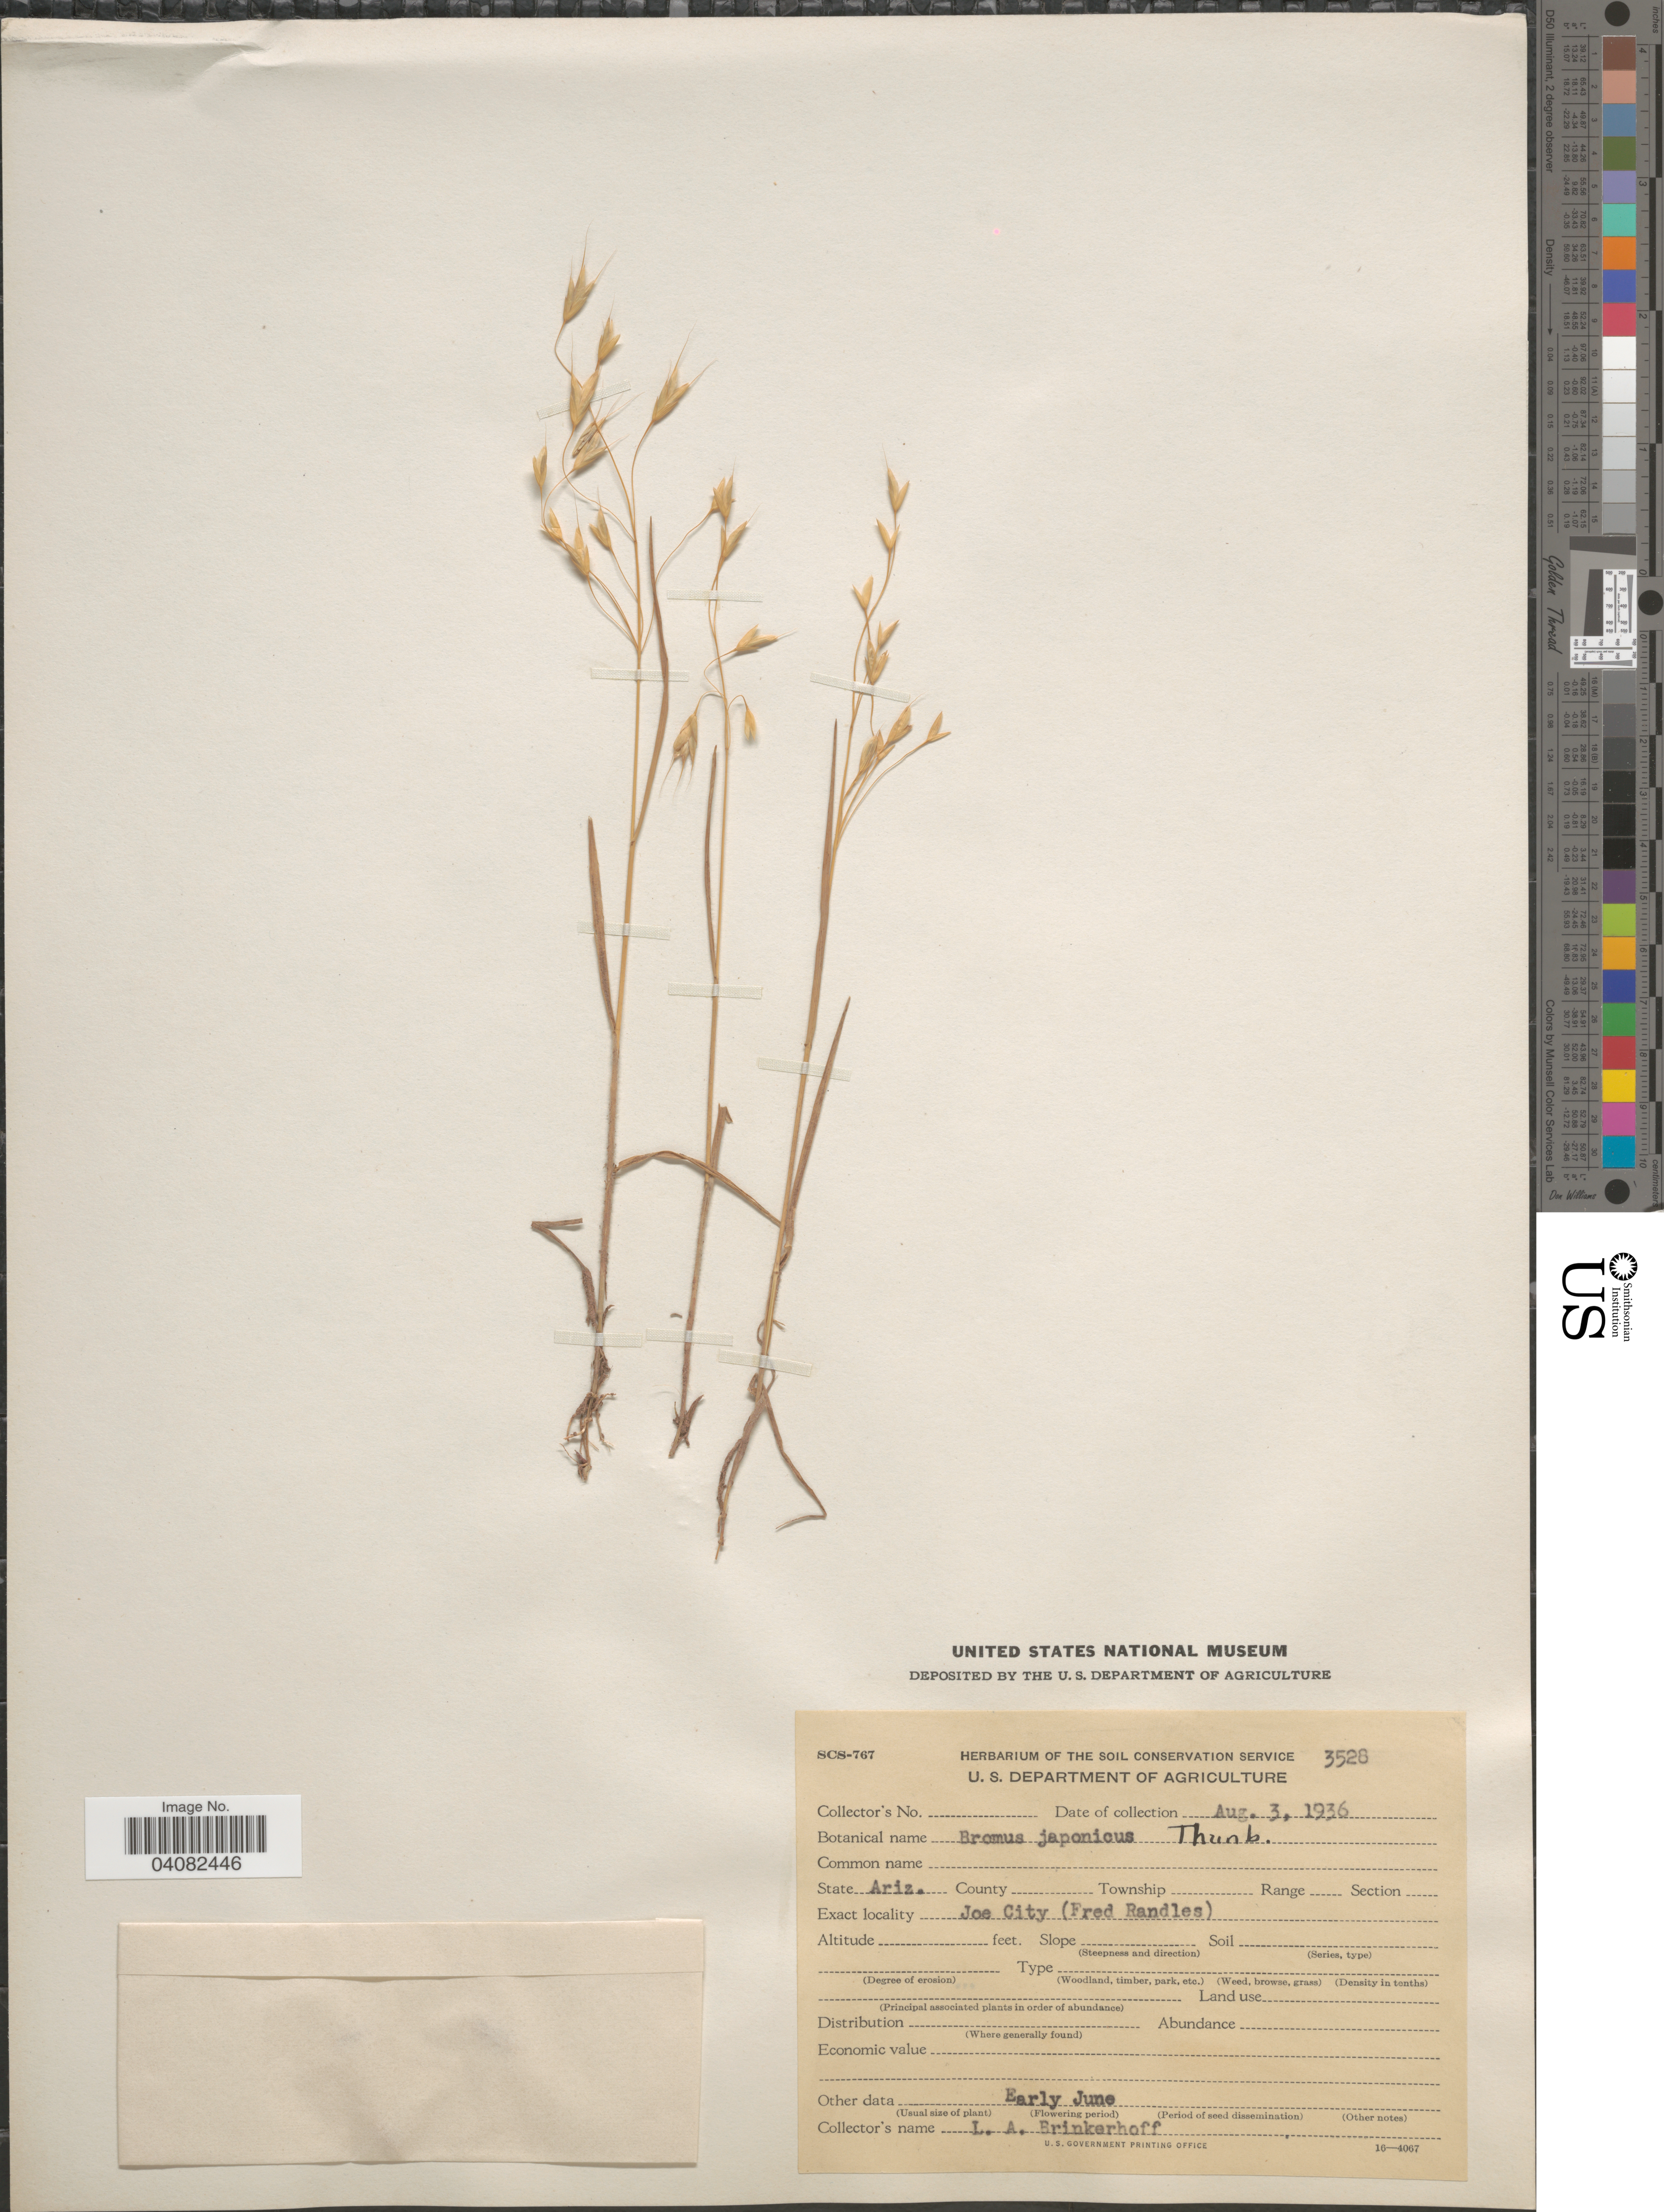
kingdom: Plantae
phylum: Tracheophyta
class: Liliopsida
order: Poales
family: Poaceae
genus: Bromus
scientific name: Bromus japonicus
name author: Houtt.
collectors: L. Brinkerhoff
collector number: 3528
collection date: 1936-08-03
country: United States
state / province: Arizona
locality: Joe City (Fred Randles).